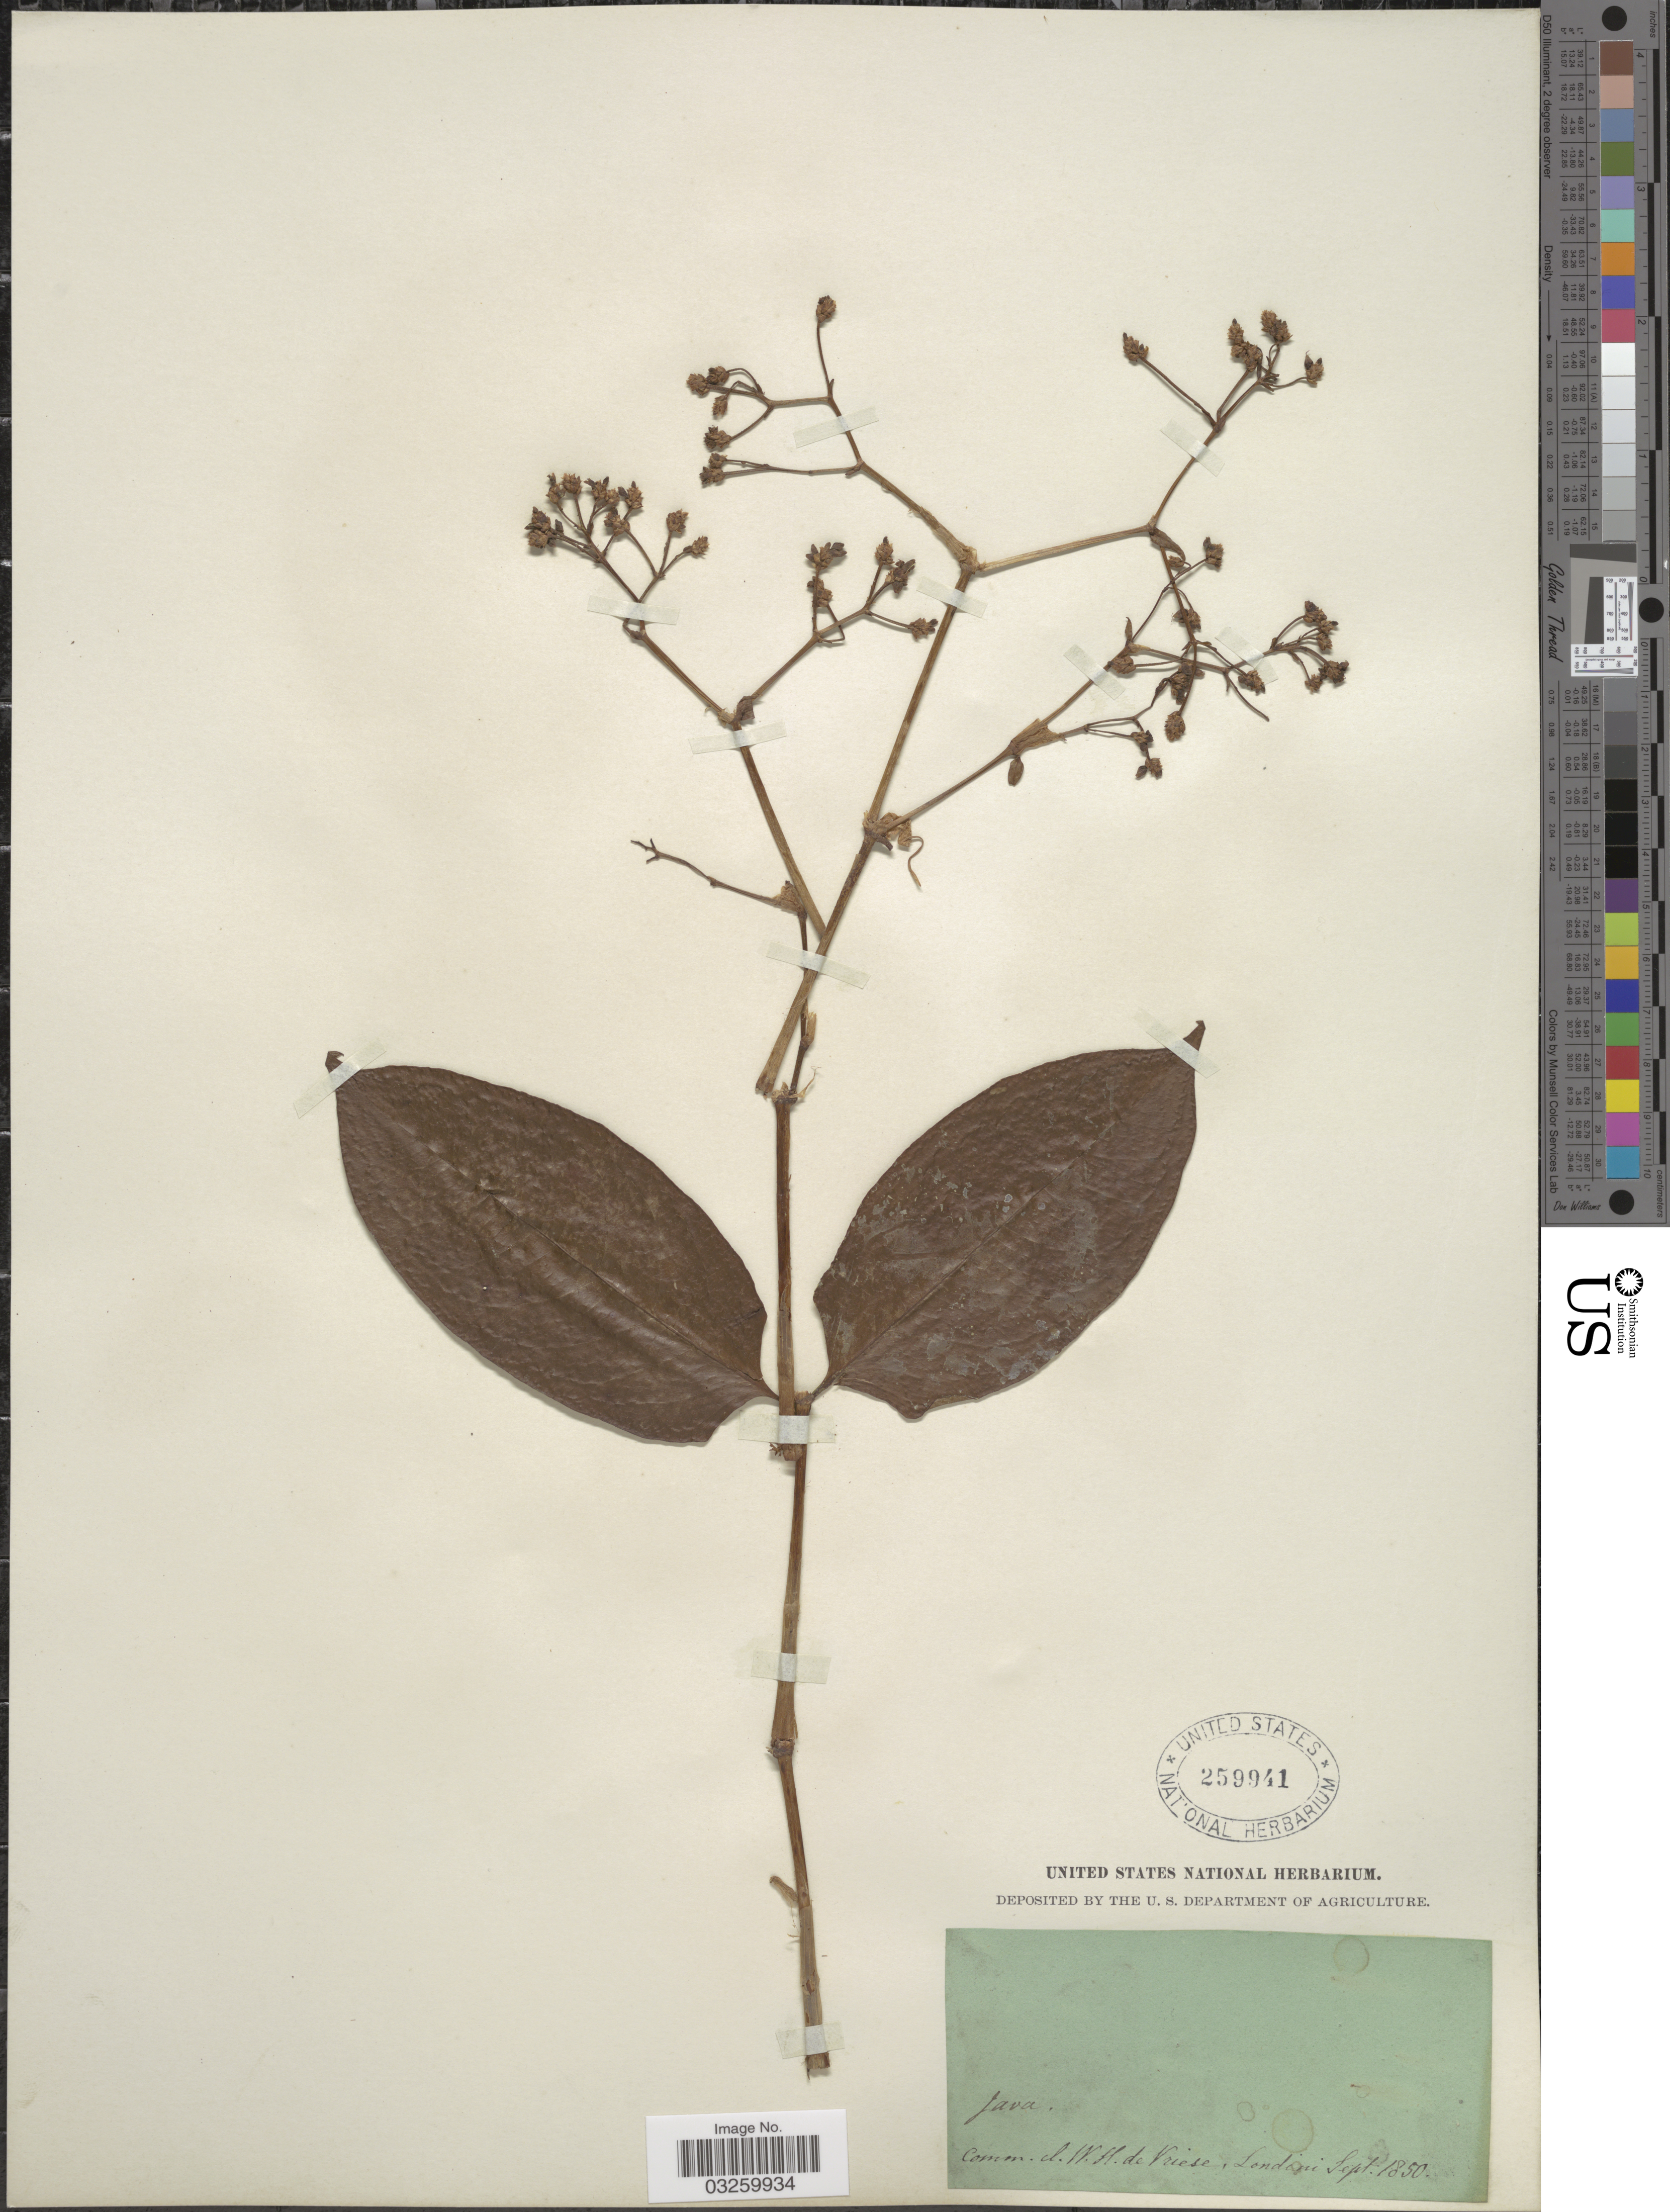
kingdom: Plantae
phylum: Tracheophyta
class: Magnoliopsida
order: Caryophyllales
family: Polygonaceae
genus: Persicaria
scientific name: Persicaria chinensis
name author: (L.) H. Gross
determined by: Wagner, W. L., (BOT), Smithsonian Institution - National Museum of Natural History (UNITED STATES)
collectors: ex herb. United States National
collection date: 1850-09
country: Indonesia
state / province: Java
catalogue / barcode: US 259941